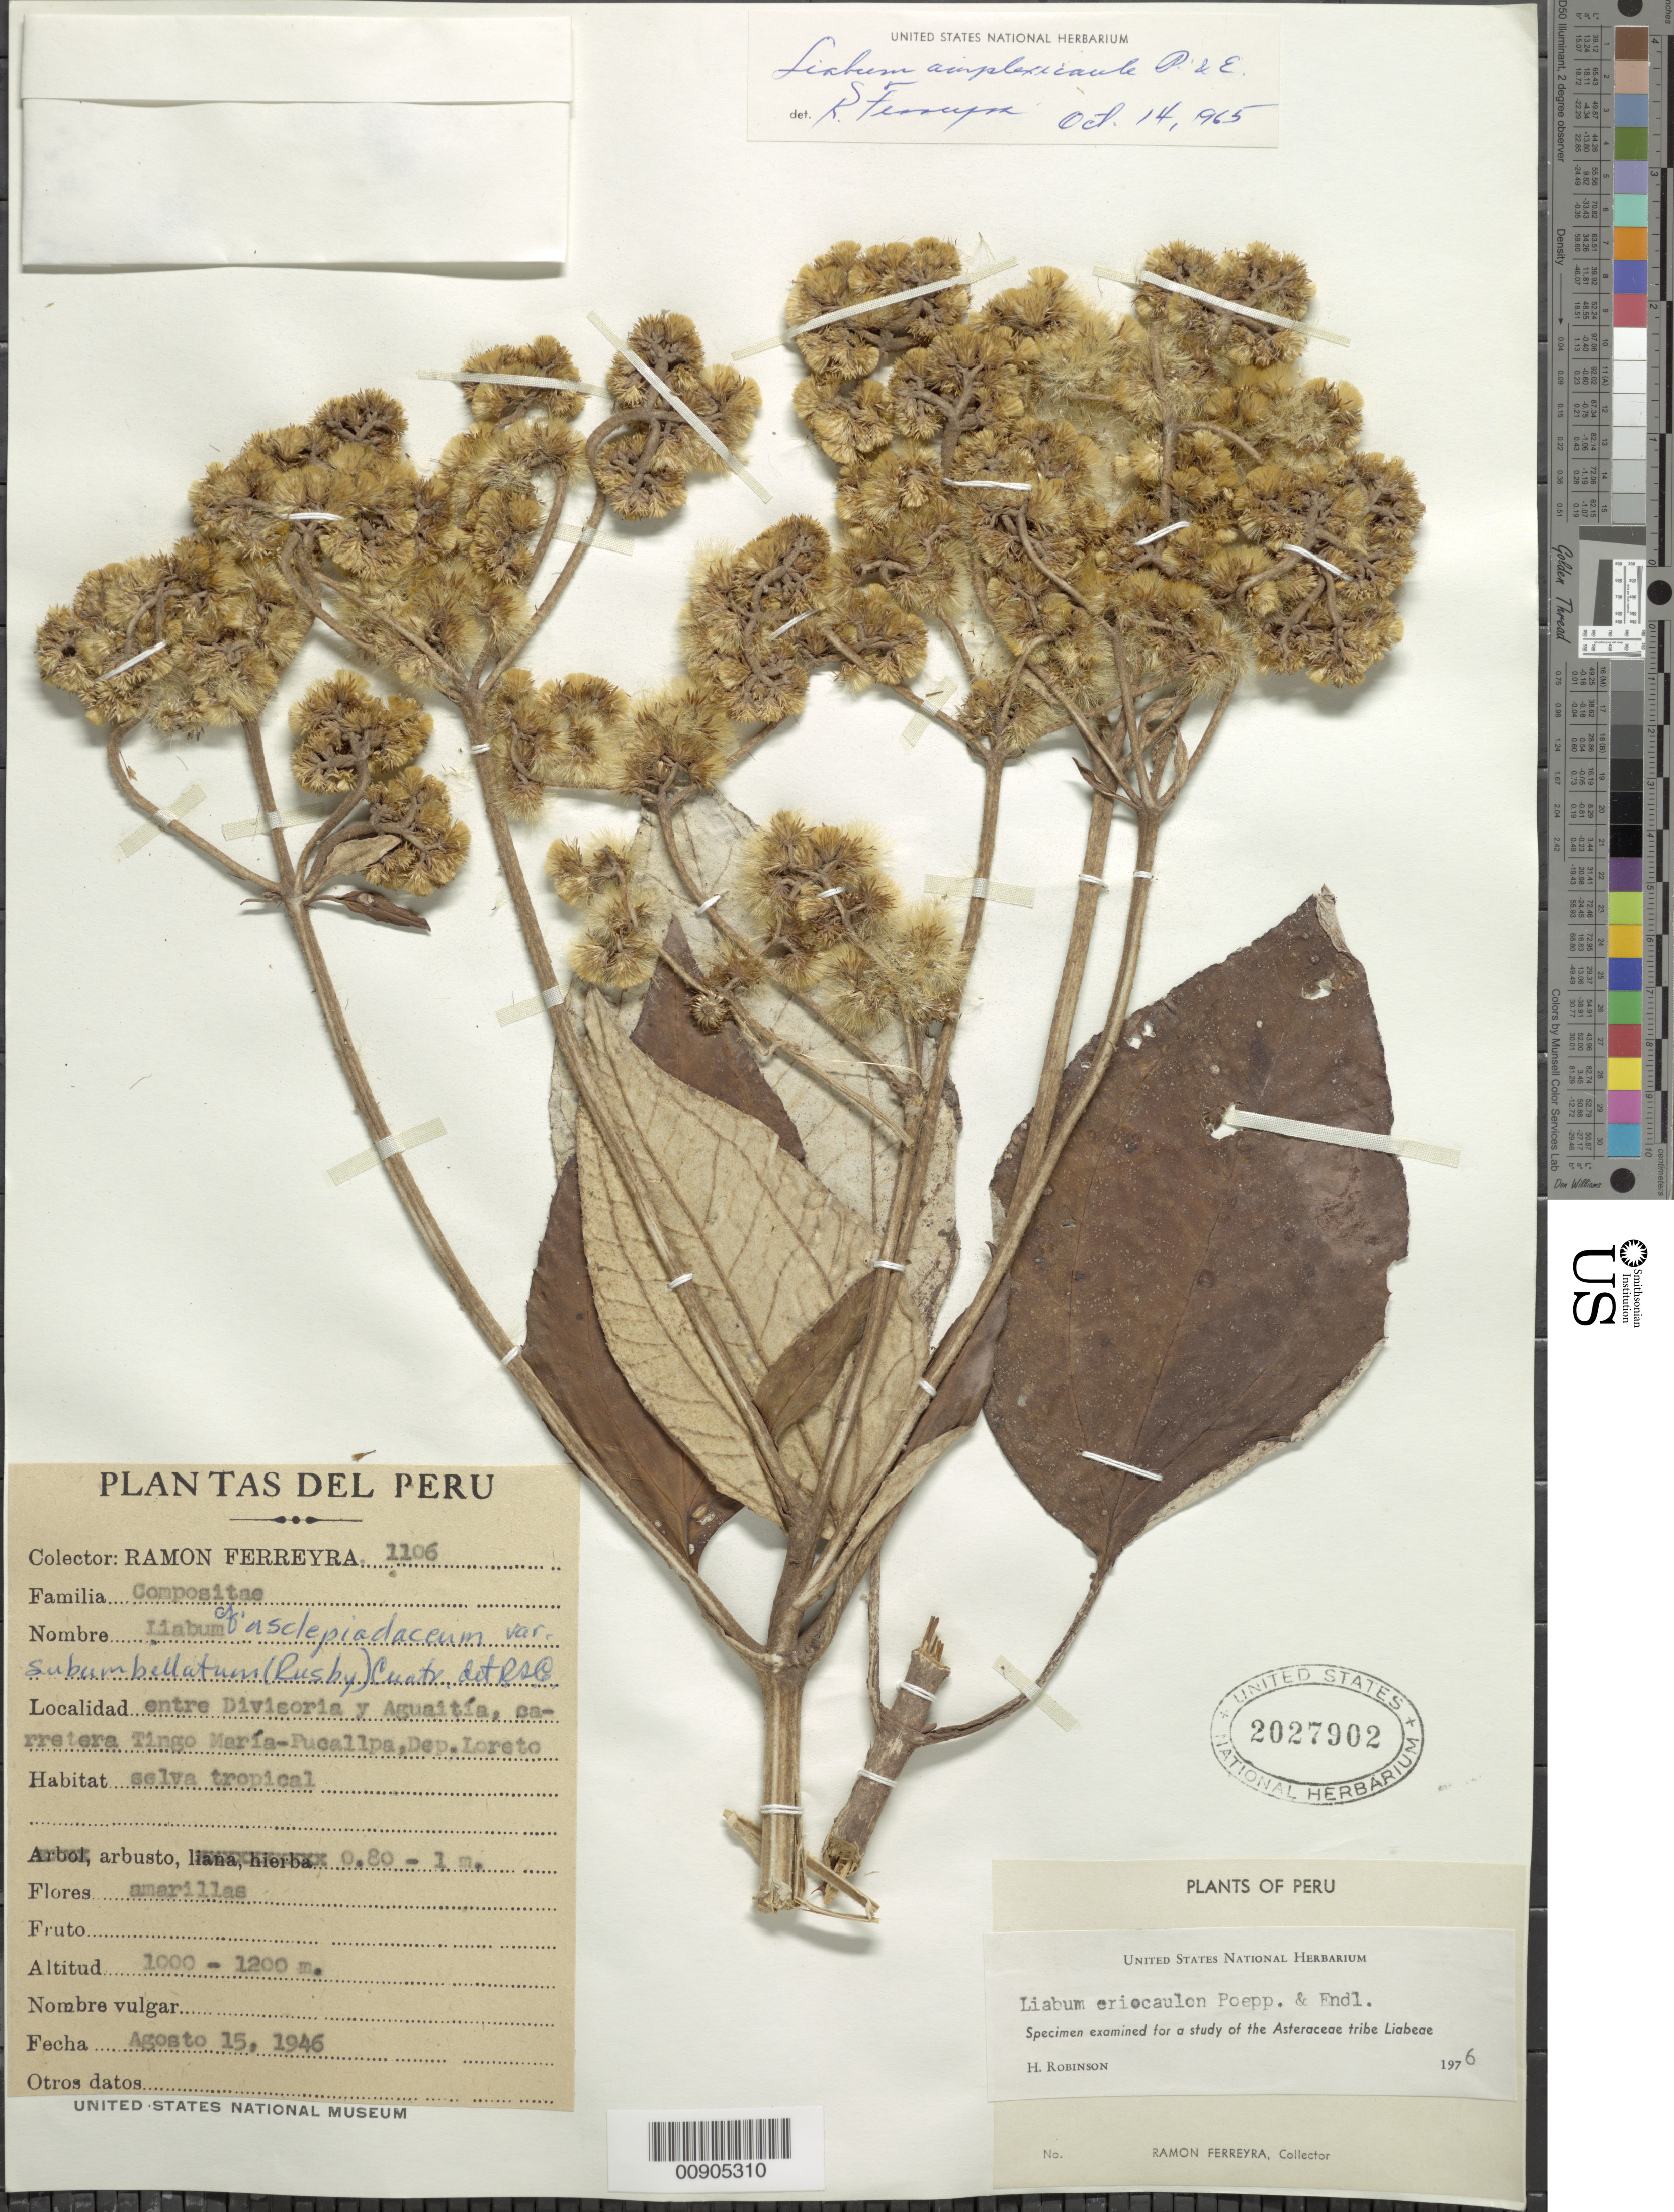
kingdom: Plantae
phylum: Tracheophyta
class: Magnoliopsida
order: Asterales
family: Asteraceae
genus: Liabum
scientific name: Liabum eriocaulon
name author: Poepp. & Endl.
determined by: Robinson, Harold E., (US)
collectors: R. A. Ferreyra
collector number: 1106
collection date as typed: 15 August 1946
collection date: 1946-08-15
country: Peru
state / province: Loreto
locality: Dpto. Loreto, entre Divisoria y Aguaitía, carretera Tingo María-Pucallpa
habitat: Selva tropical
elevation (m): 1000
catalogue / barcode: US 2027902